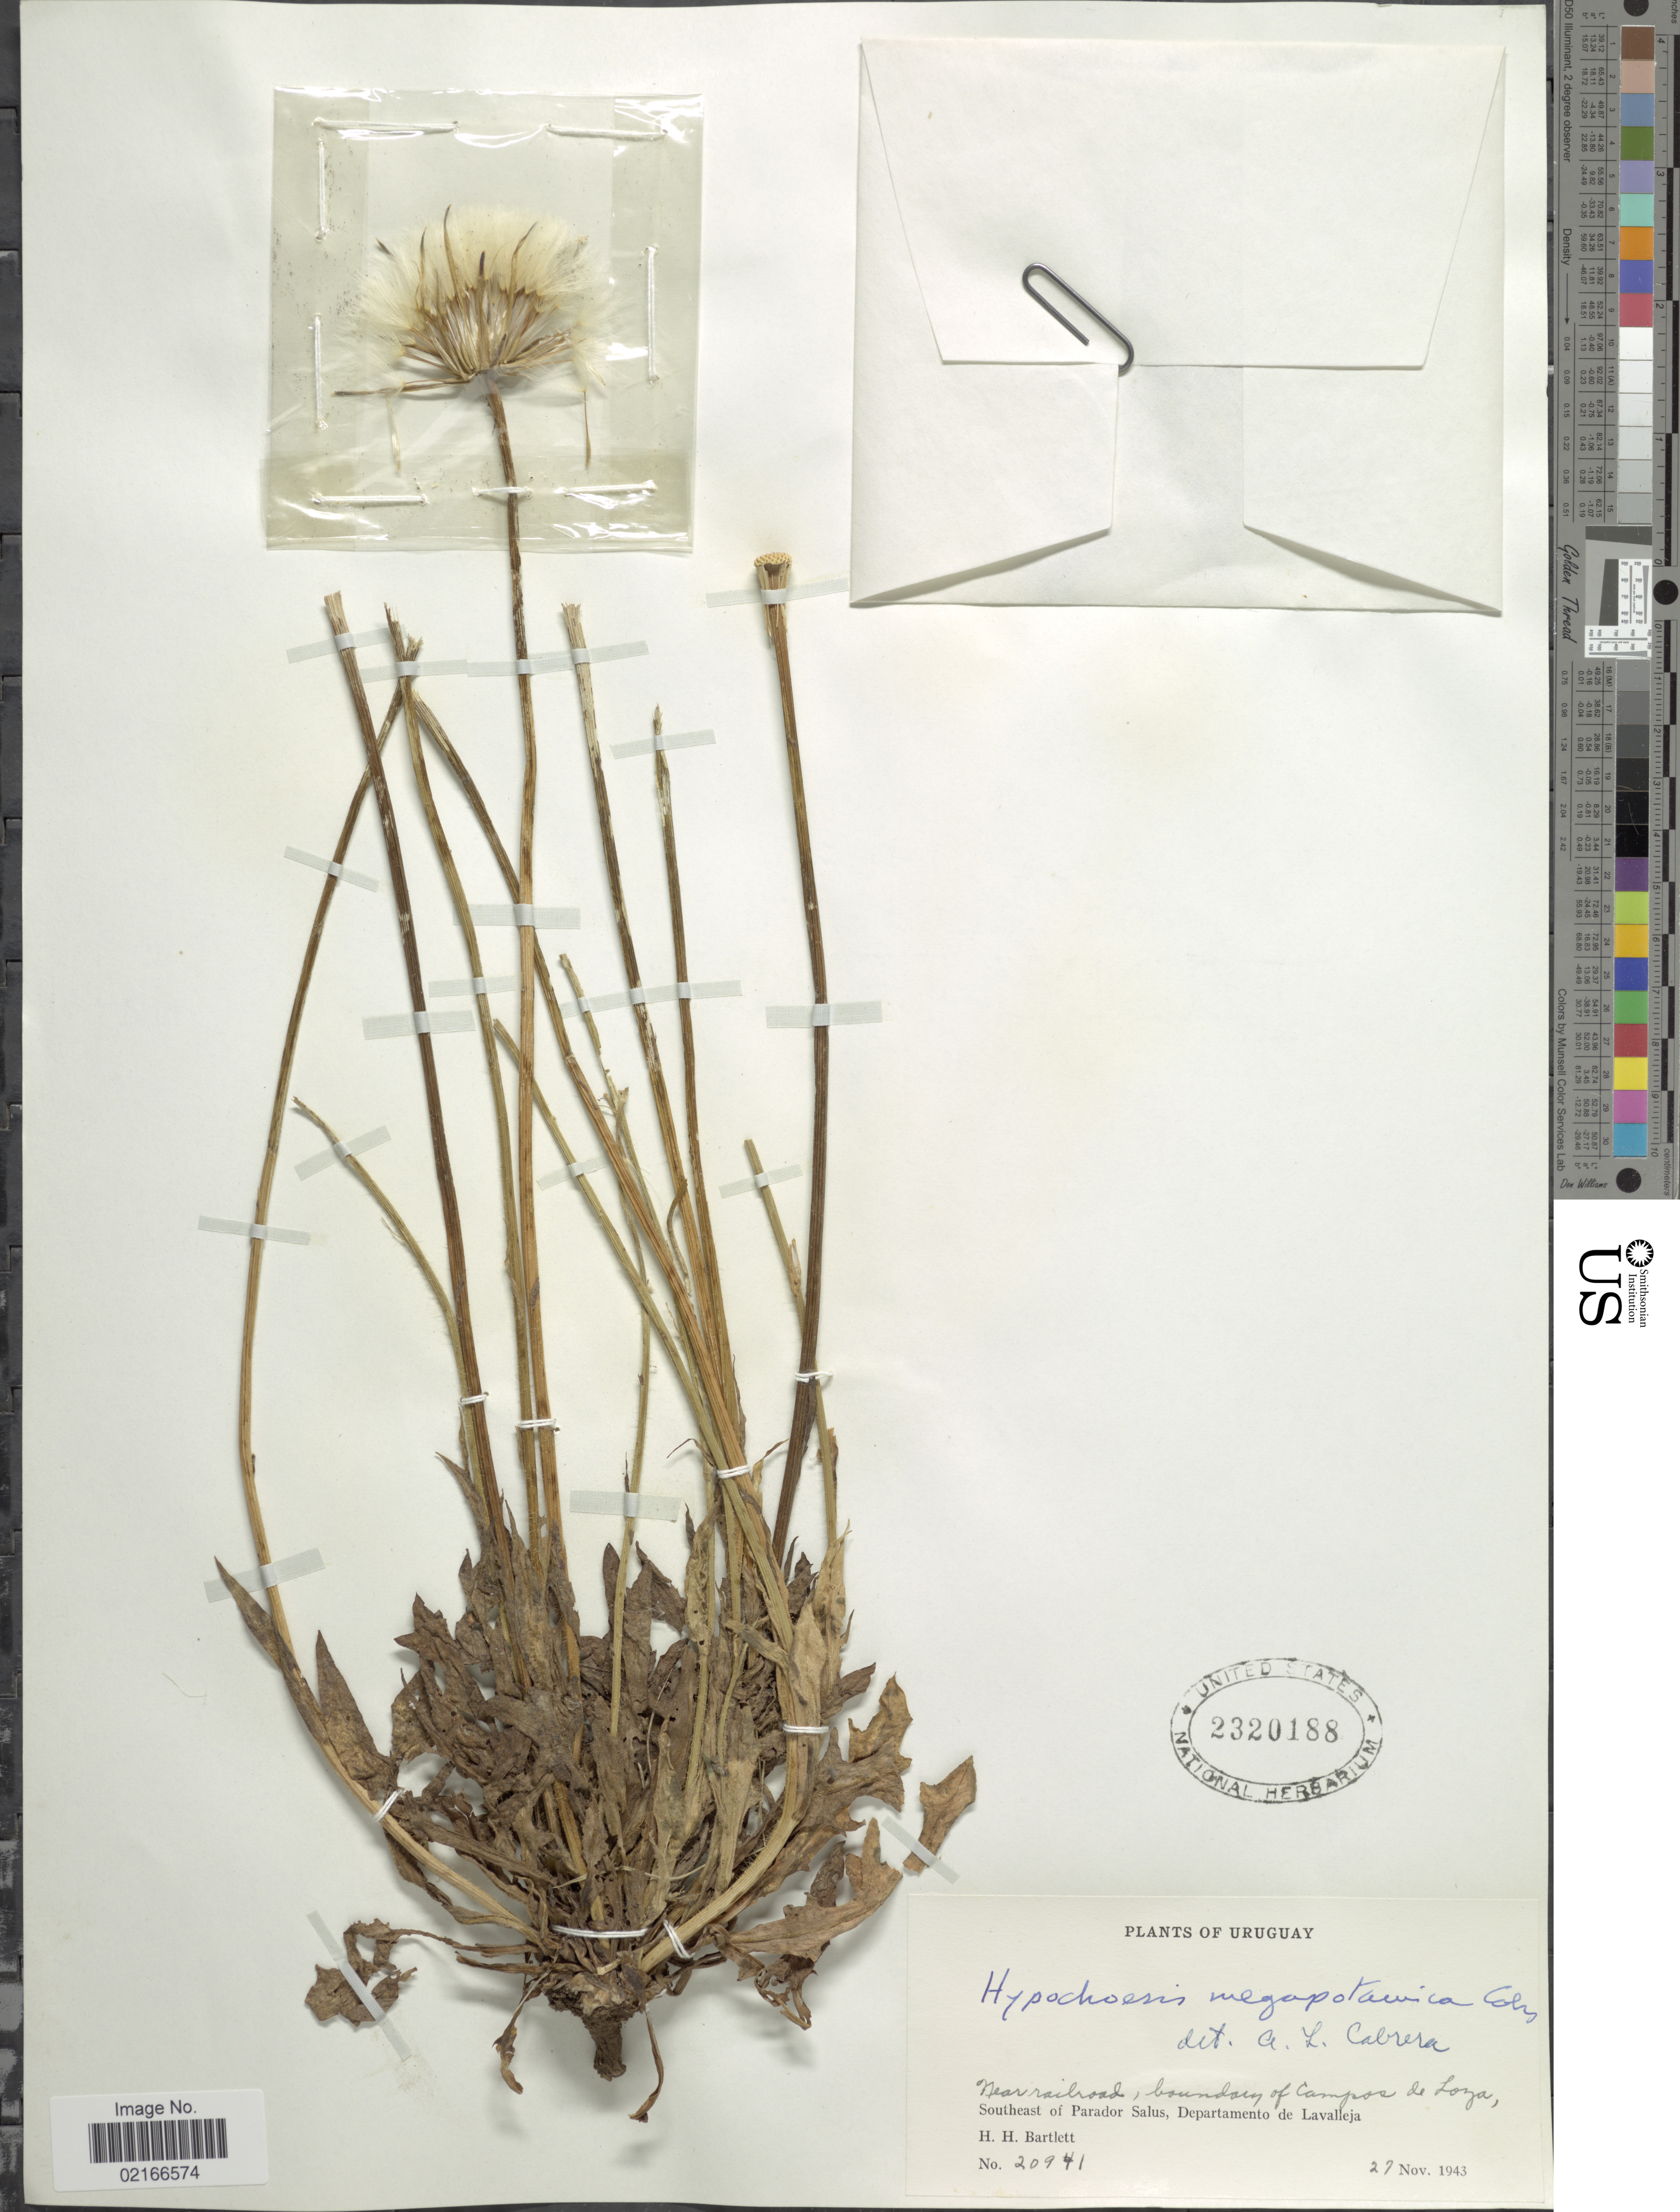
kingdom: Plantae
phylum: Tracheophyta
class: Magnoliopsida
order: Asterales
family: Asteraceae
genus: Hypochaeris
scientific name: Hypochaeris megapotamica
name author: Cabrera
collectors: H. H. Bartlett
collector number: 20941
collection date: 1943-11-27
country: Uruguay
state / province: Lavalleja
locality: Southeast of Parador Salus, boundary of Campos de Loza.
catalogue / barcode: US 2320188